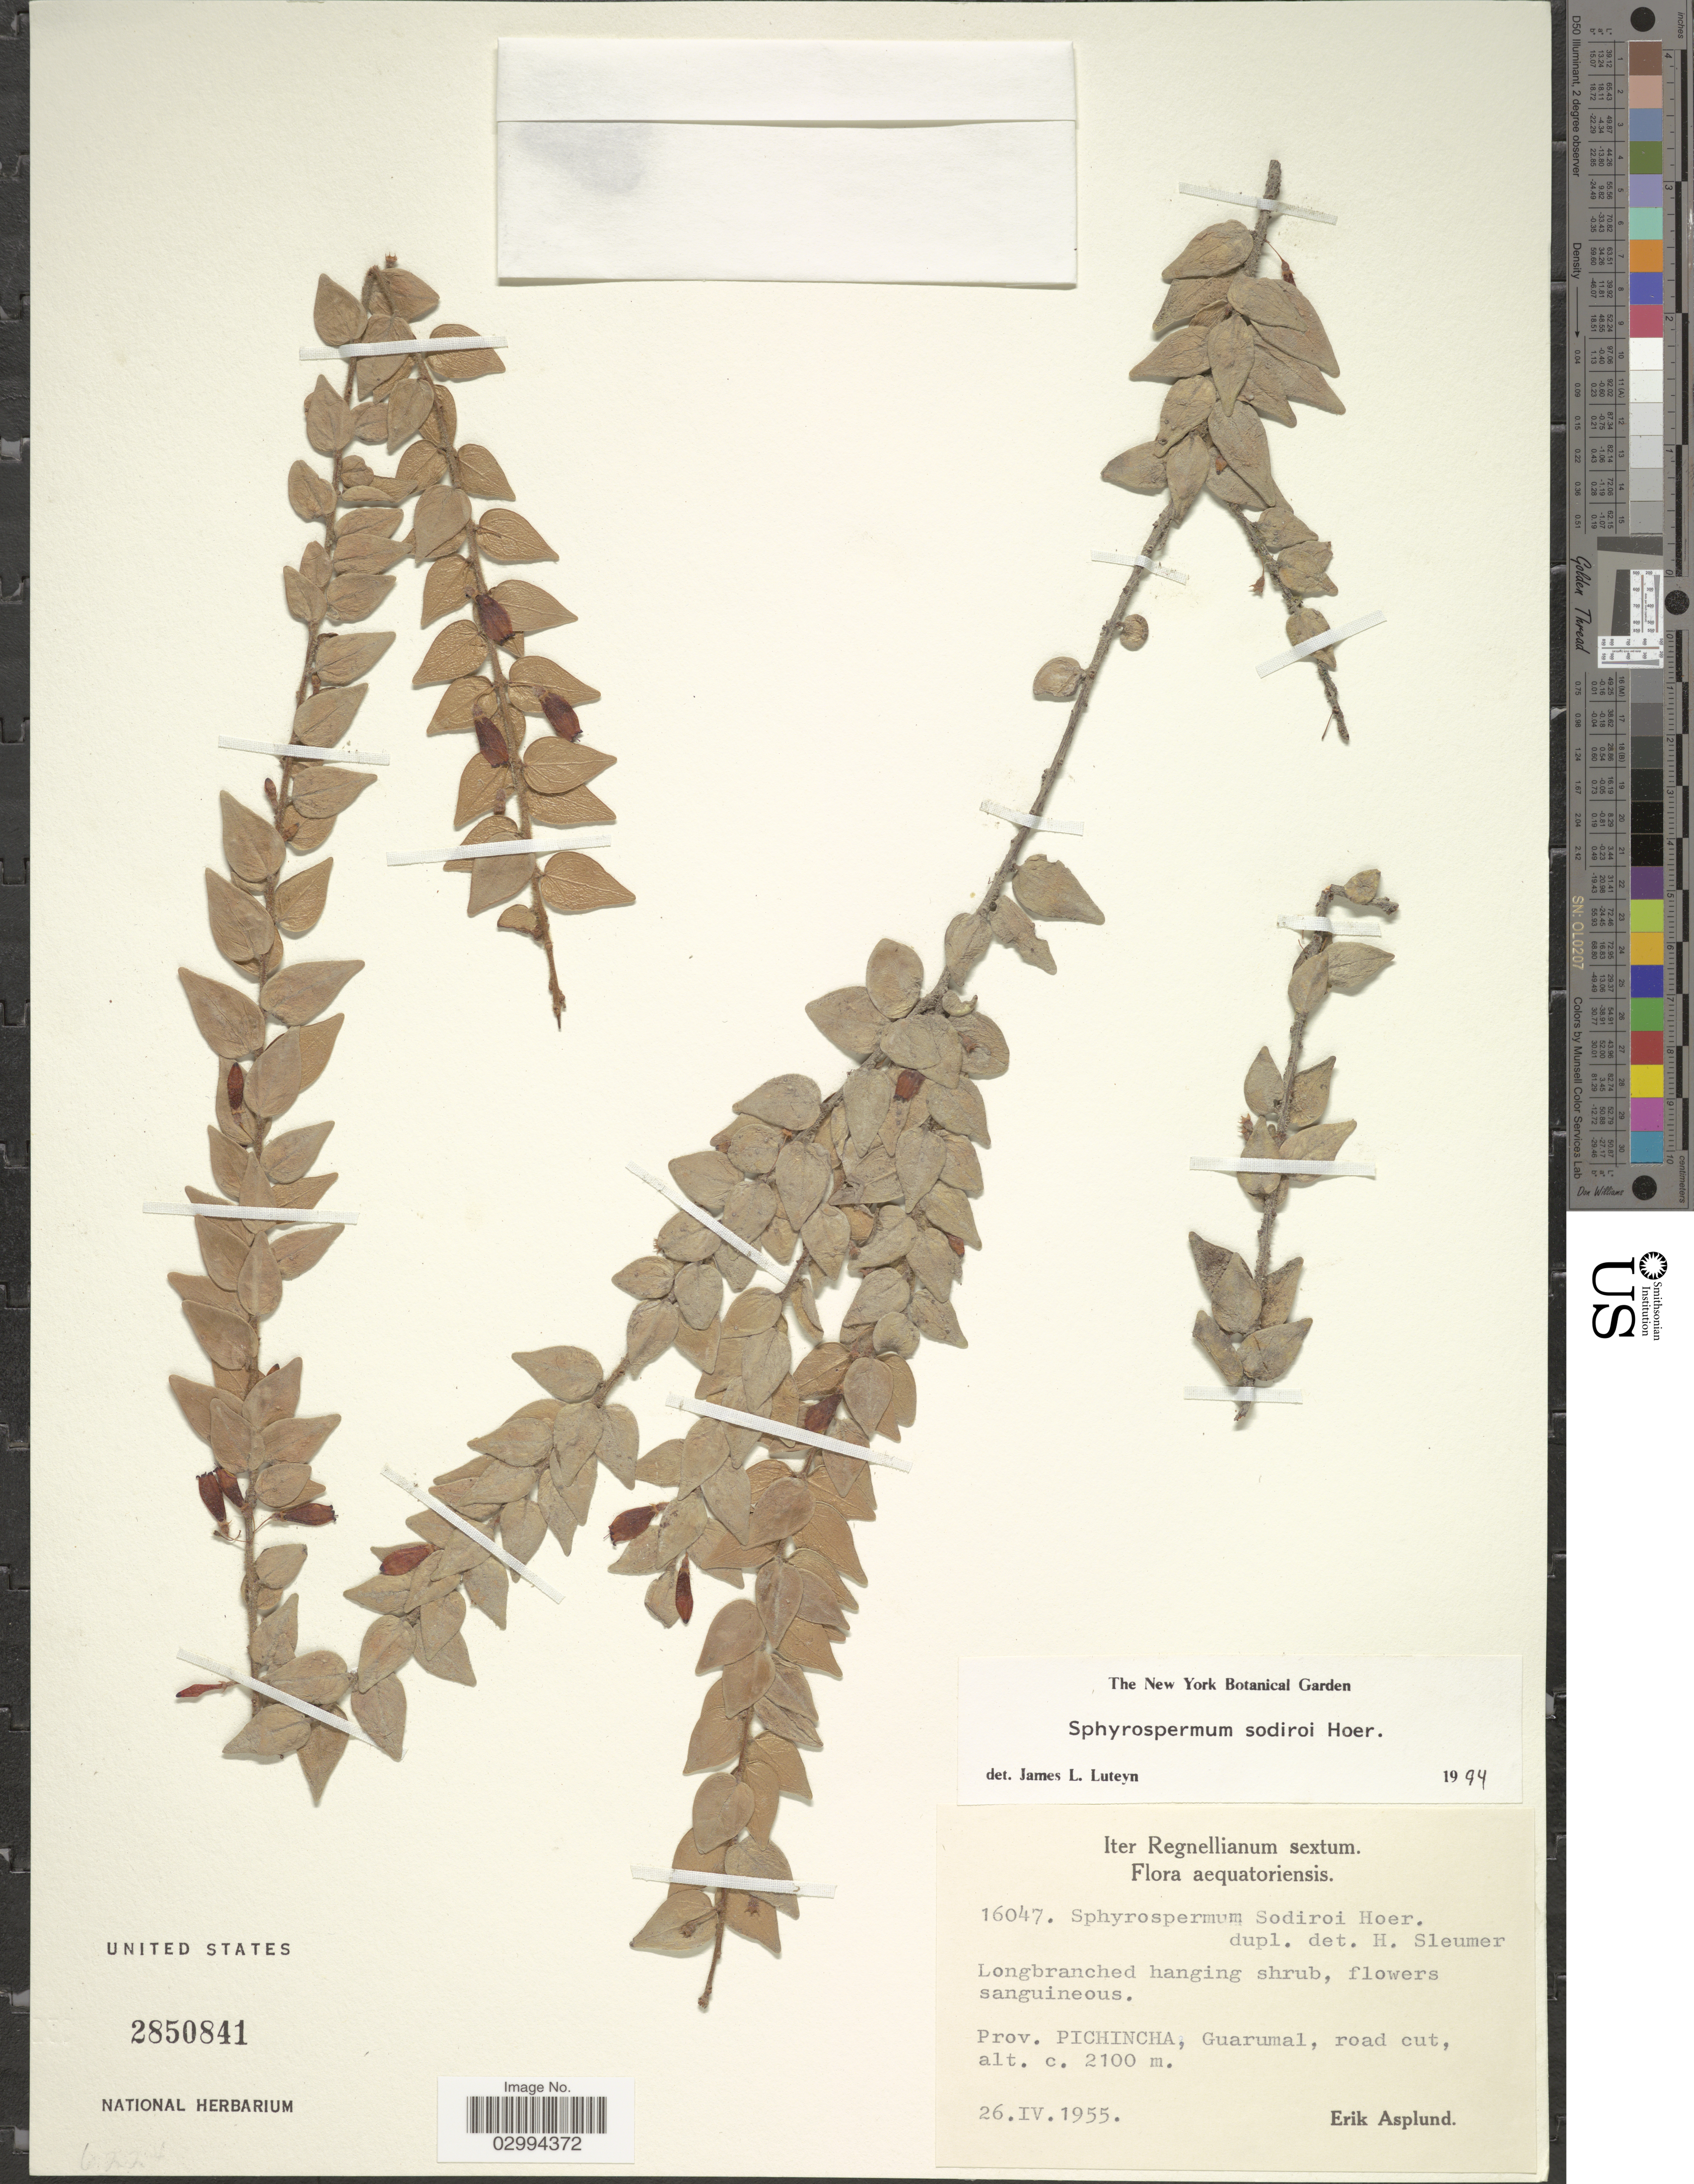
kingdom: Plantae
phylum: Tracheophyta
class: Magnoliopsida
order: Ericales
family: Ericaceae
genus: Sphyrospermum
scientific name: Sphyrospermum sodiroi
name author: (Hoerold) A.C. Sm.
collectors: E. Asplund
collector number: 16047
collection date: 1955-04-26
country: Ecuador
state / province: Pichincha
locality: Guarumal, road cut.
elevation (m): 2100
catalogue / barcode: US 2850841